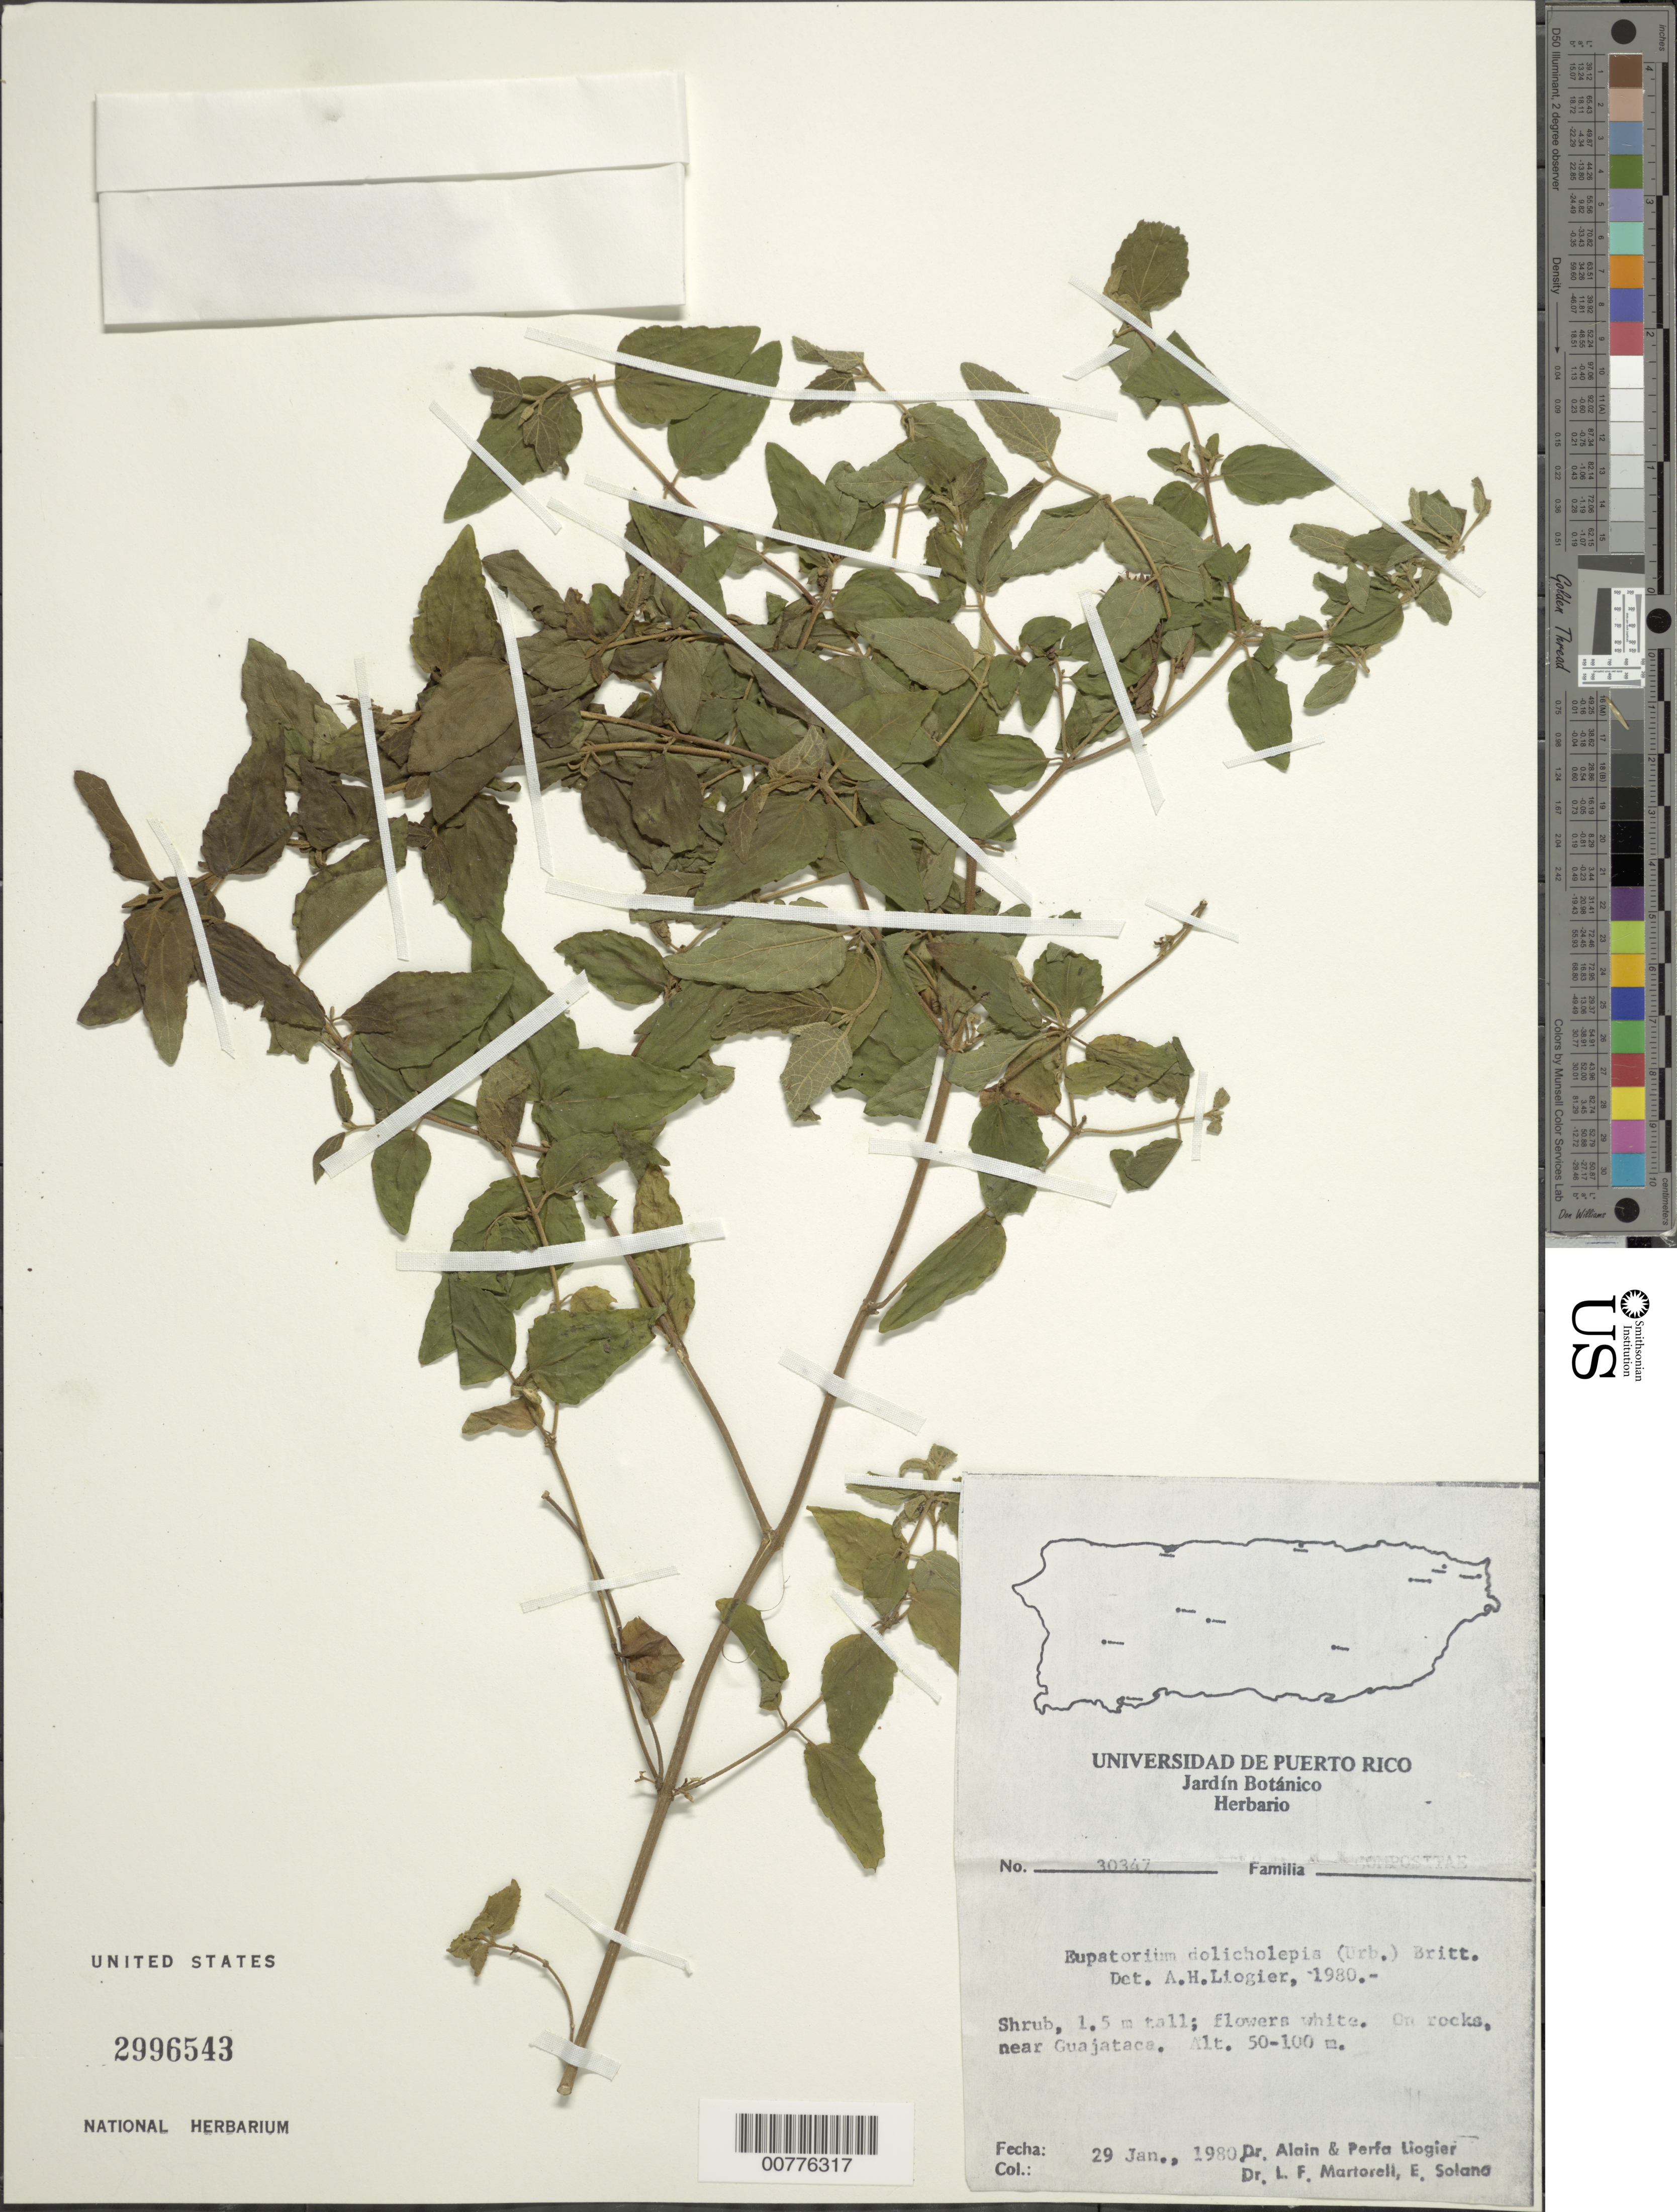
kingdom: Plantae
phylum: Tracheophyta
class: Magnoliopsida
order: Asterales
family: Asteraceae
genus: Koanophyllon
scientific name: Koanophyllon dolicholepis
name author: (B.L. Rob.) R.M. King & H. Rob.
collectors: A. H. Liogier, M. P. Liogier, L. Martorell & E. Solano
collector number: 30347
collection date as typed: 29 Jan 1980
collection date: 1980-01-29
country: Puerto Rico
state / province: Quebradillas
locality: Near Guajataca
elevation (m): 50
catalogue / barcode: US 2996543